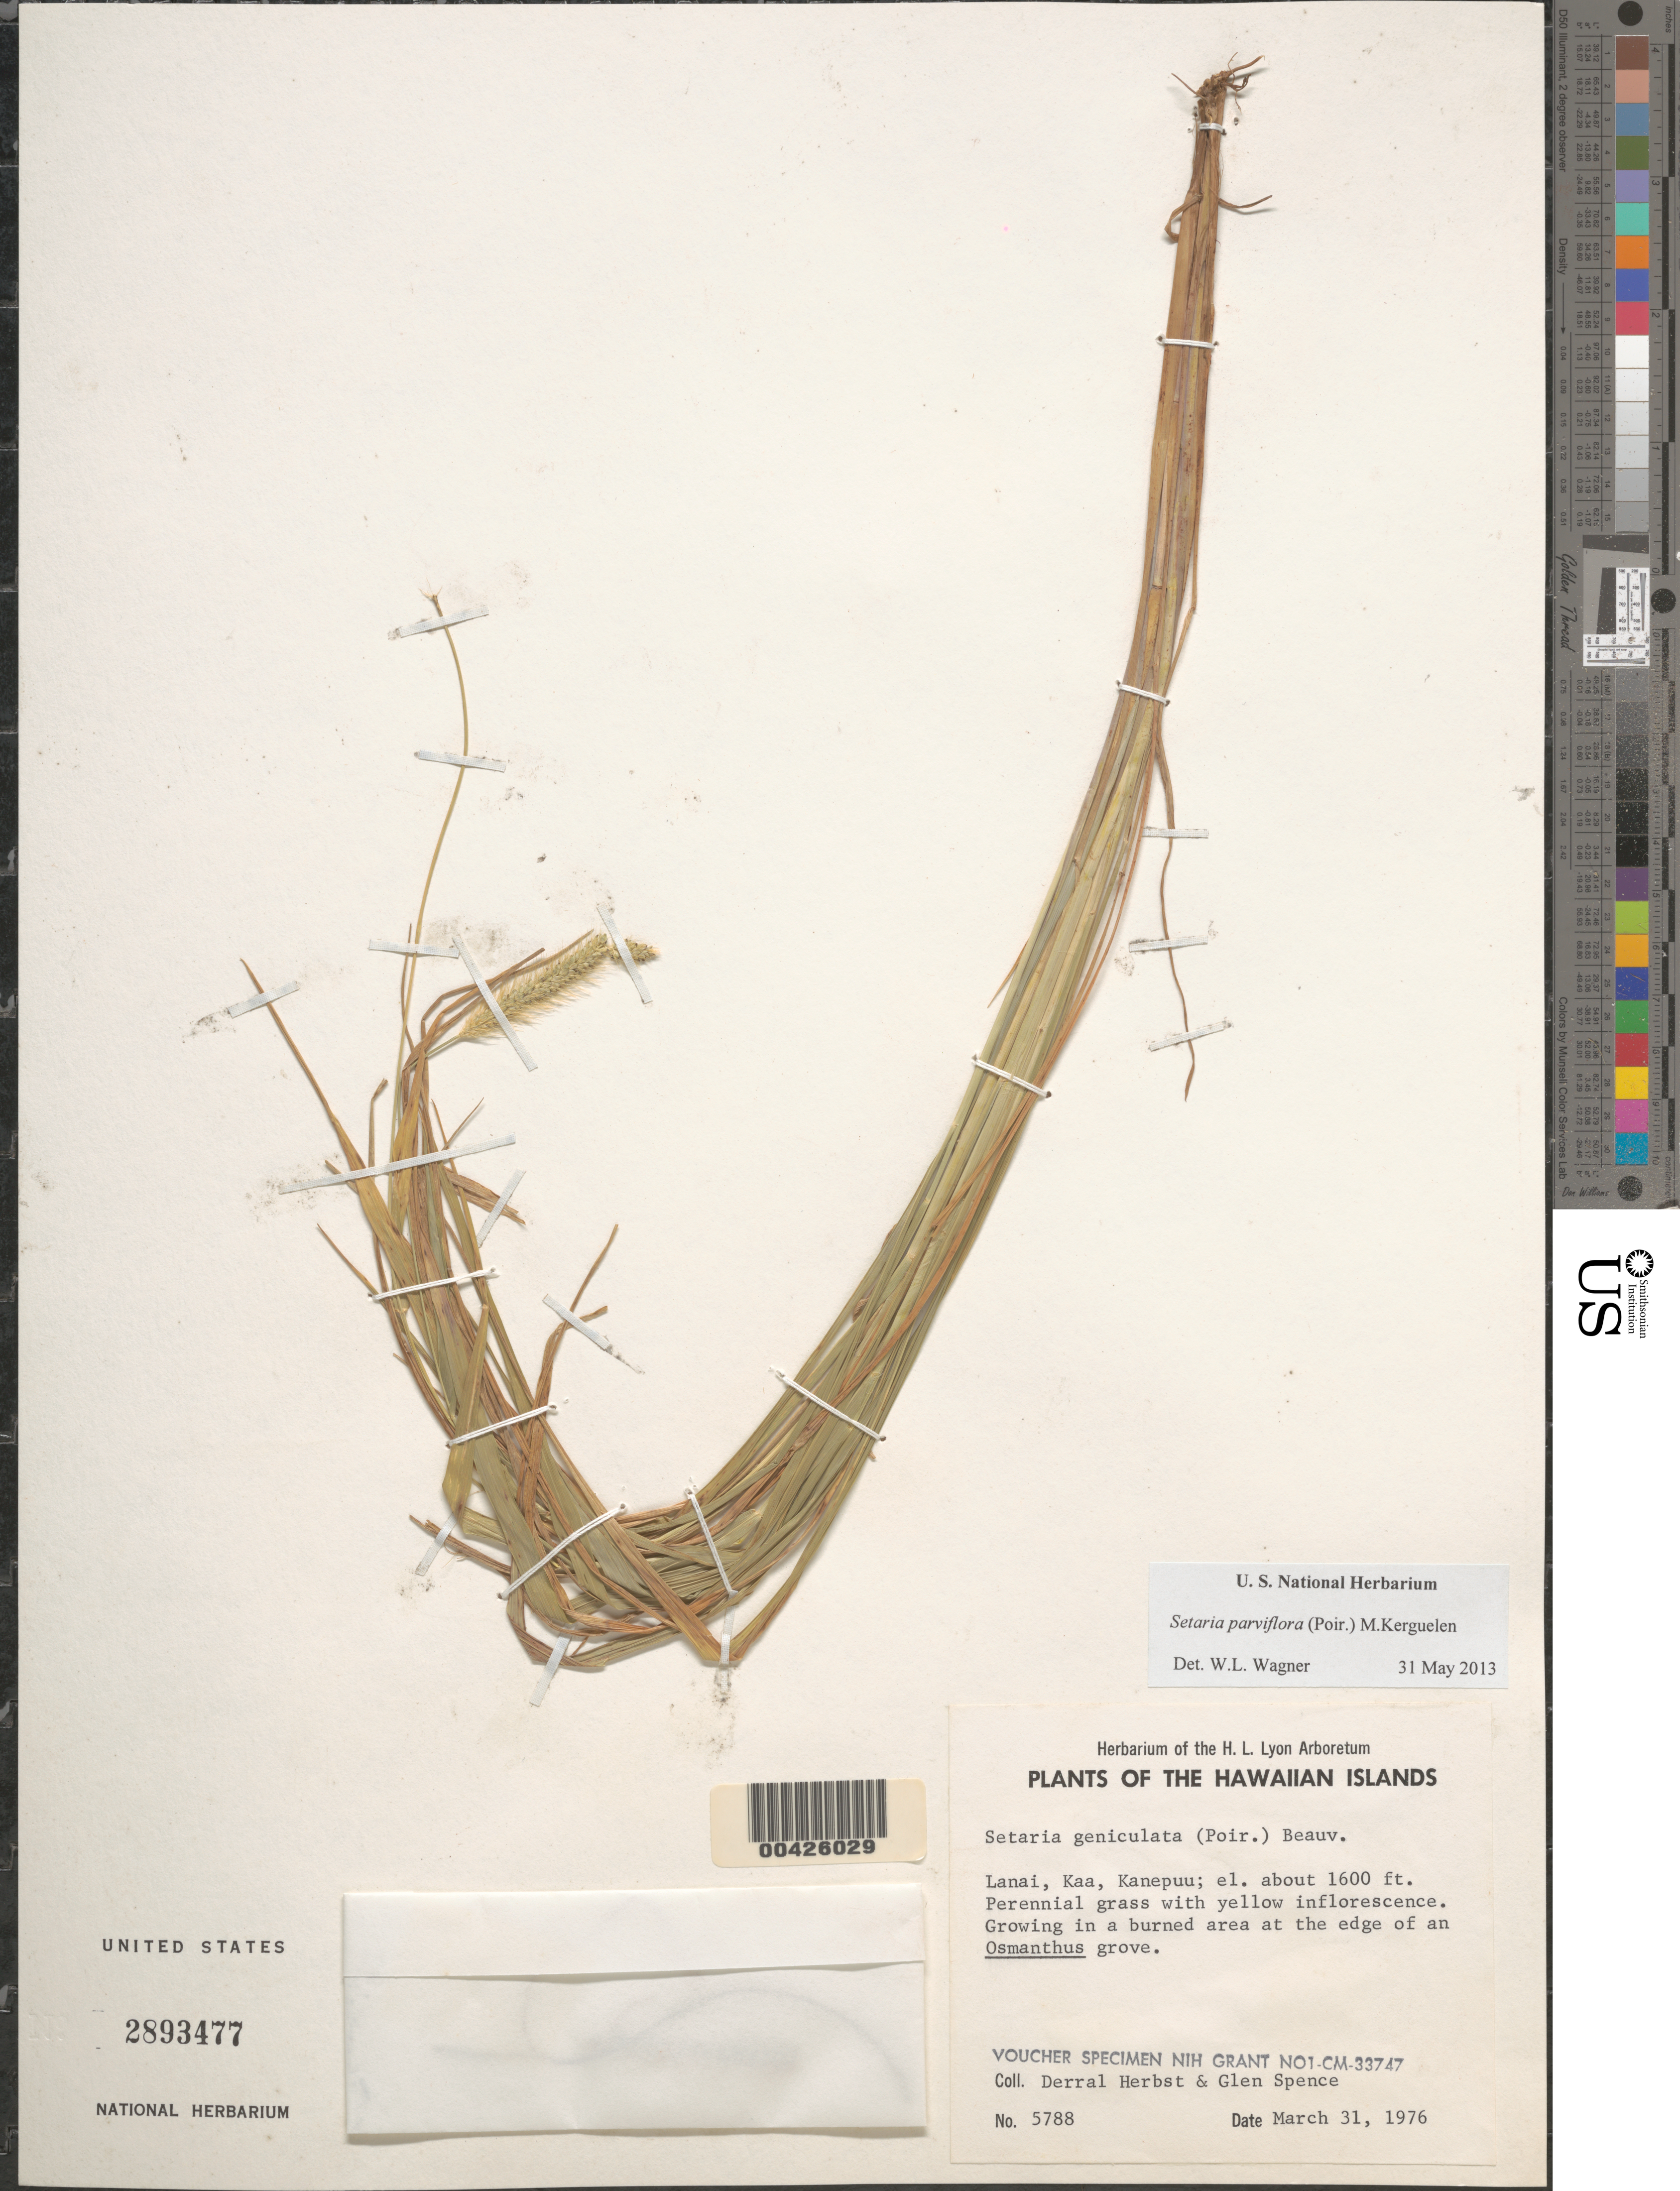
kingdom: Plantae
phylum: Tracheophyta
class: Liliopsida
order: Poales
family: Poaceae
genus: Setaria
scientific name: Setaria parviflora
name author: (Poir.) Kerguélen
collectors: D. R. Herbst & G. Spence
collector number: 5788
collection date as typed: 31 Mar 1976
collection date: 1976-03-31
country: United States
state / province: Hawaii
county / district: Maui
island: Lana'i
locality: Kaa, Kanepuu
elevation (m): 488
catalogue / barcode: US 2893477